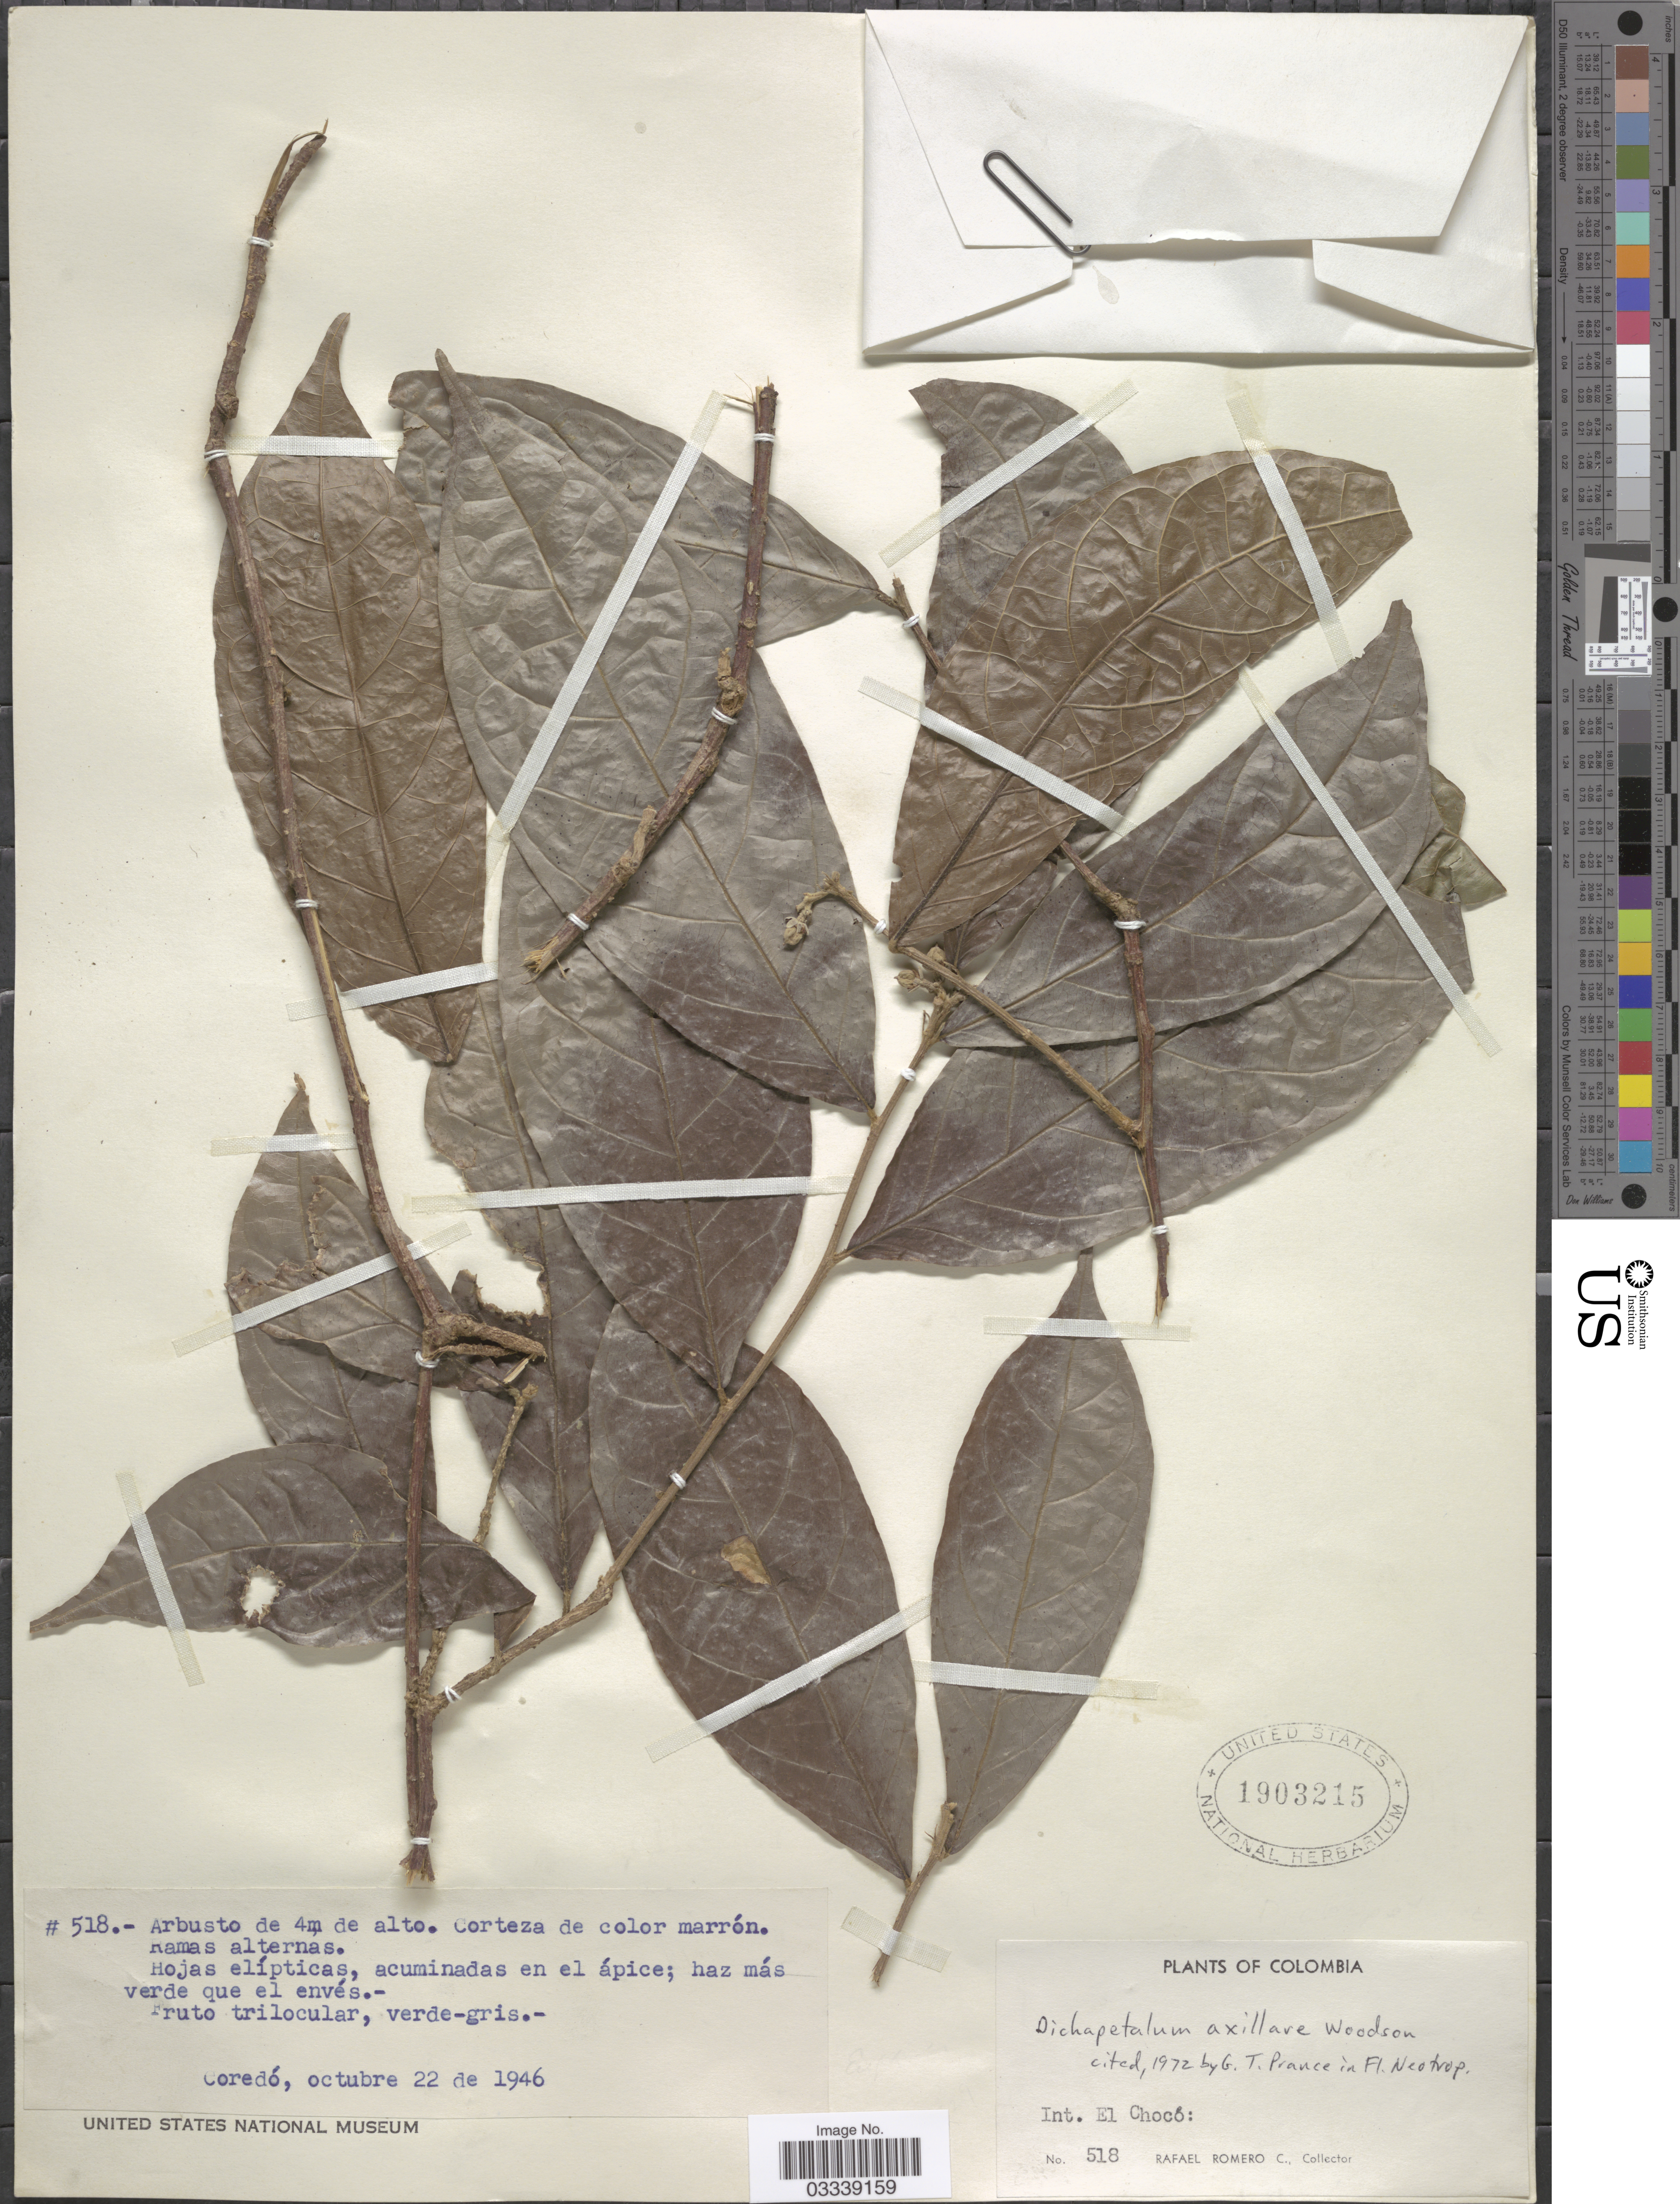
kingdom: Plantae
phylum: Tracheophyta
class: Magnoliopsida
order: Malpighiales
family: Dichapetalaceae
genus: Dichapetalum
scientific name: Dichapetalum axillare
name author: Woodson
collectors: R. Romero Castañeda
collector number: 518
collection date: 1946-10-22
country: Colombia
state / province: Chocó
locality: Int. El Chocó. Coredó.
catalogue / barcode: US 1903215